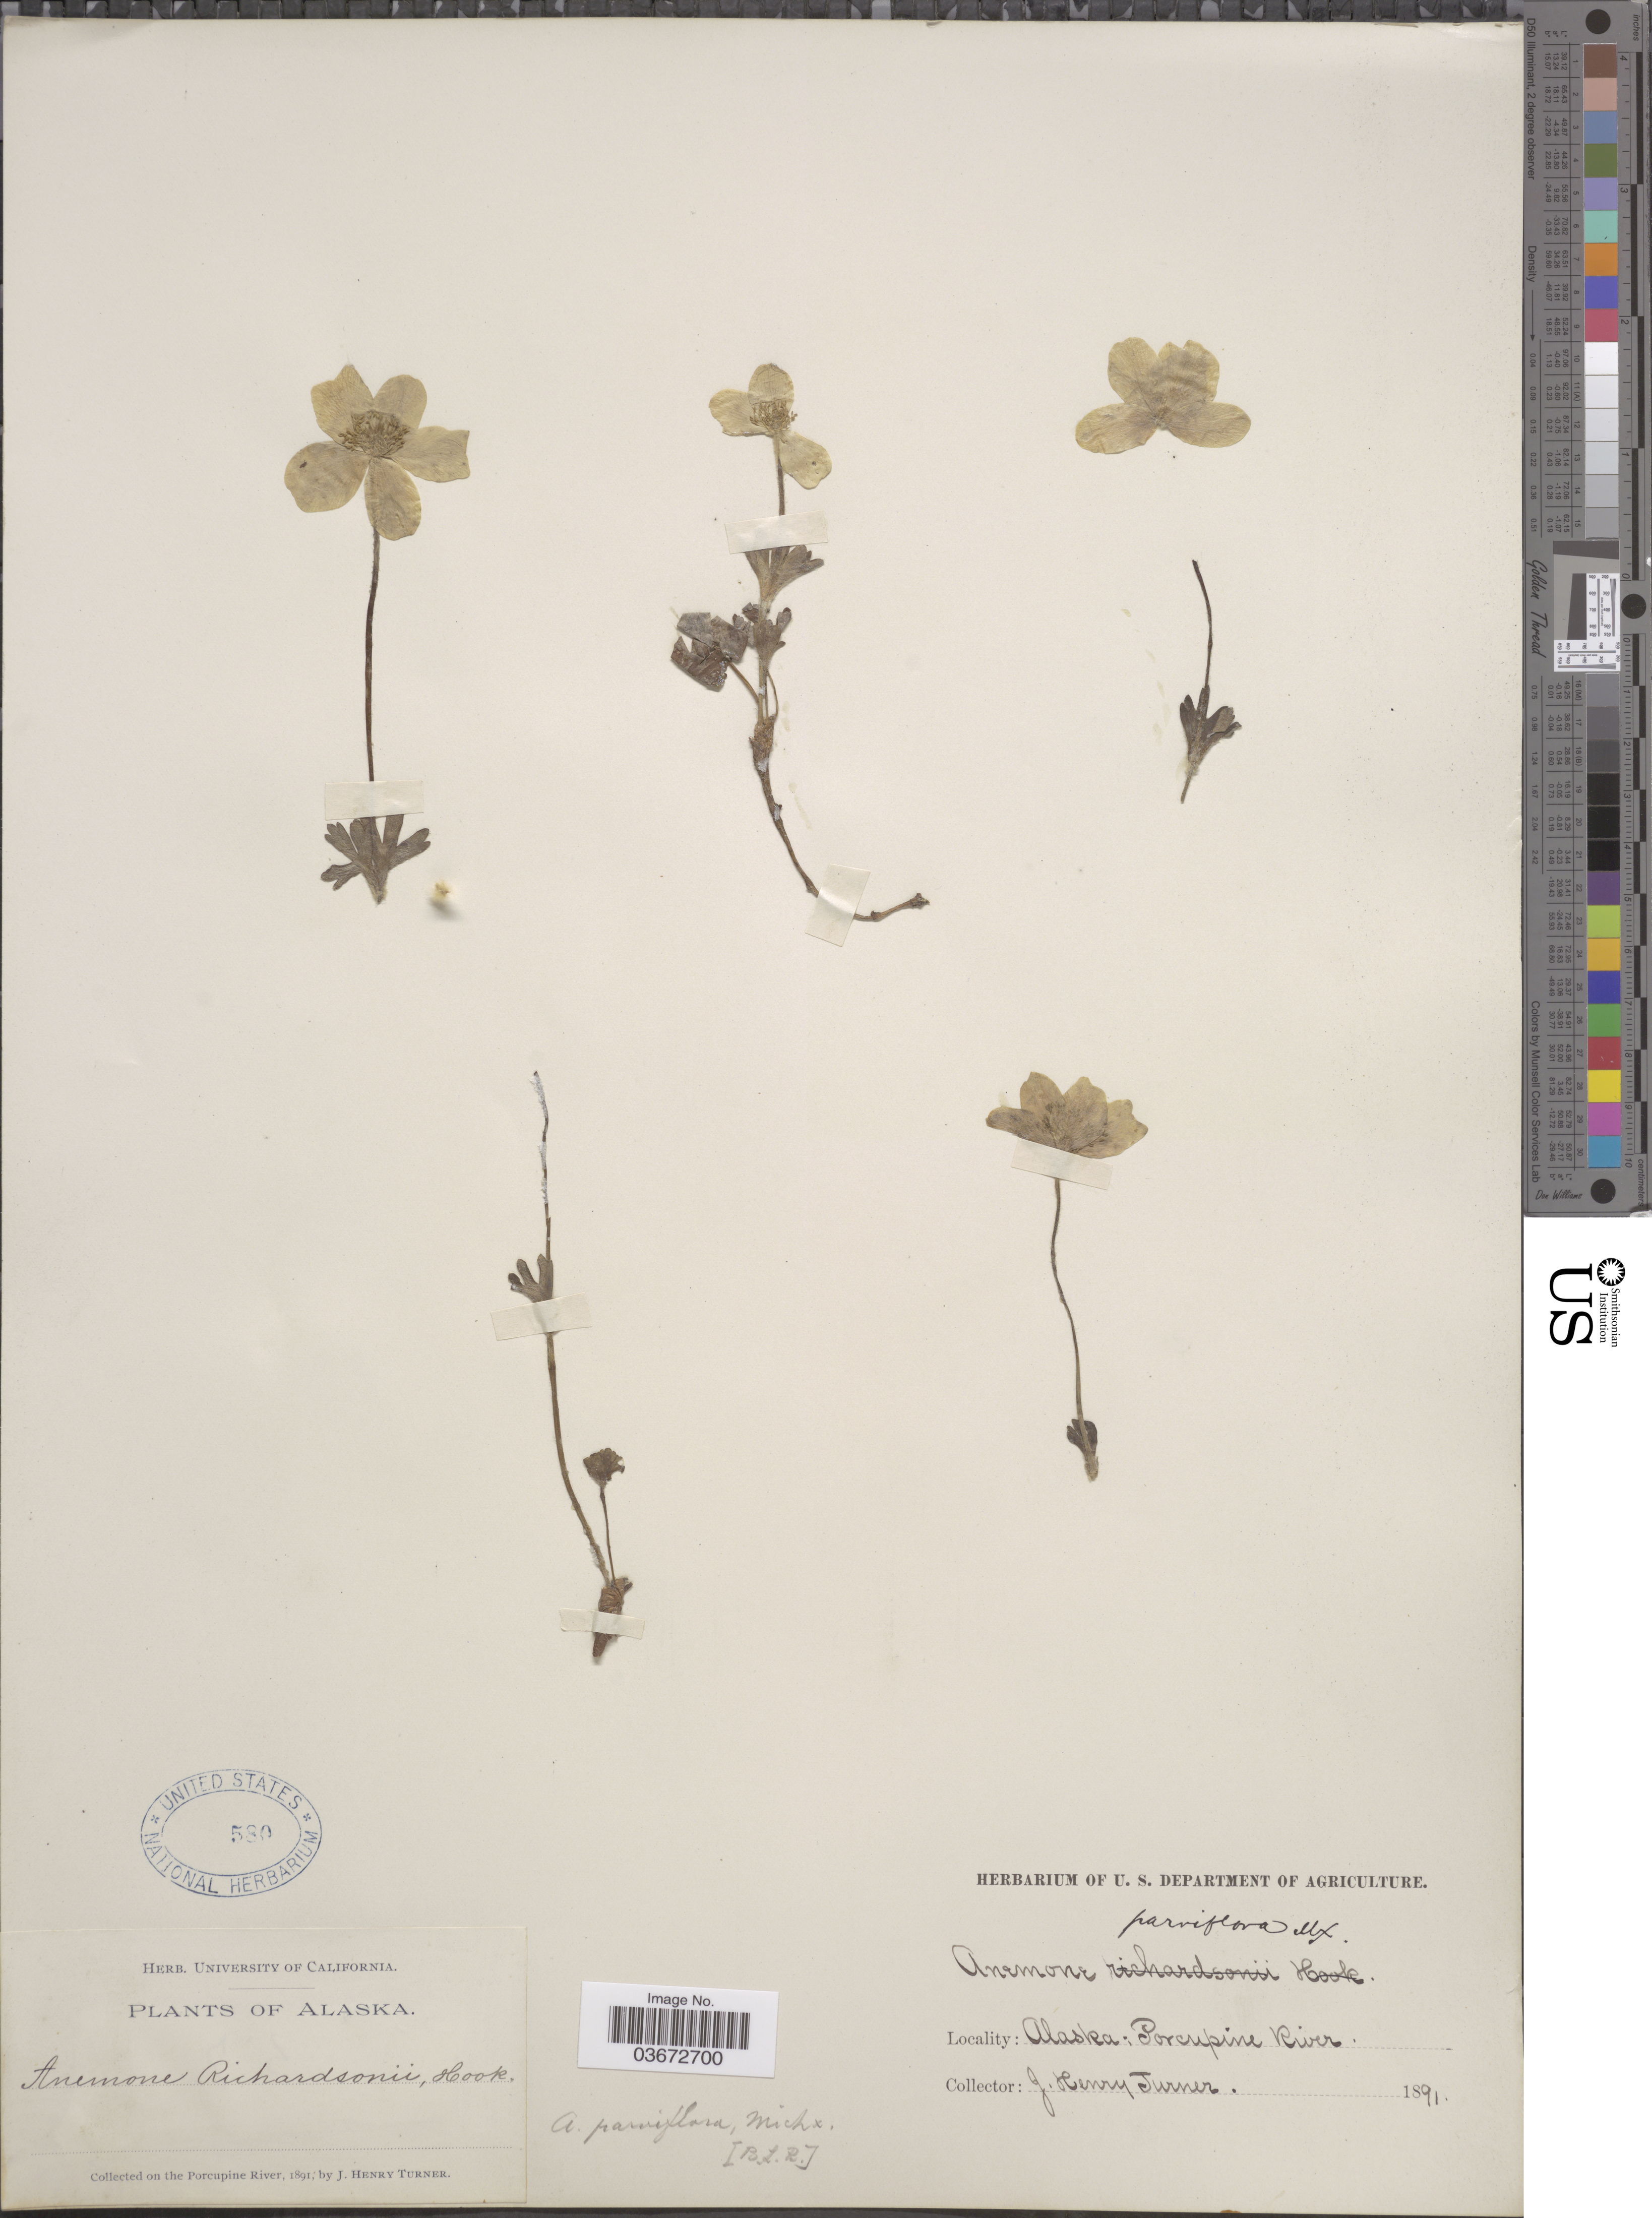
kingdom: Plantae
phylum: Tracheophyta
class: Magnoliopsida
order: Ranunculales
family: Ranunculaceae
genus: Anemone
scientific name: Anemone parviflora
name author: Michx.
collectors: J. H. Turner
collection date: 1891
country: United States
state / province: Alaska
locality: On the Porcupine River.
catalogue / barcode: US 580